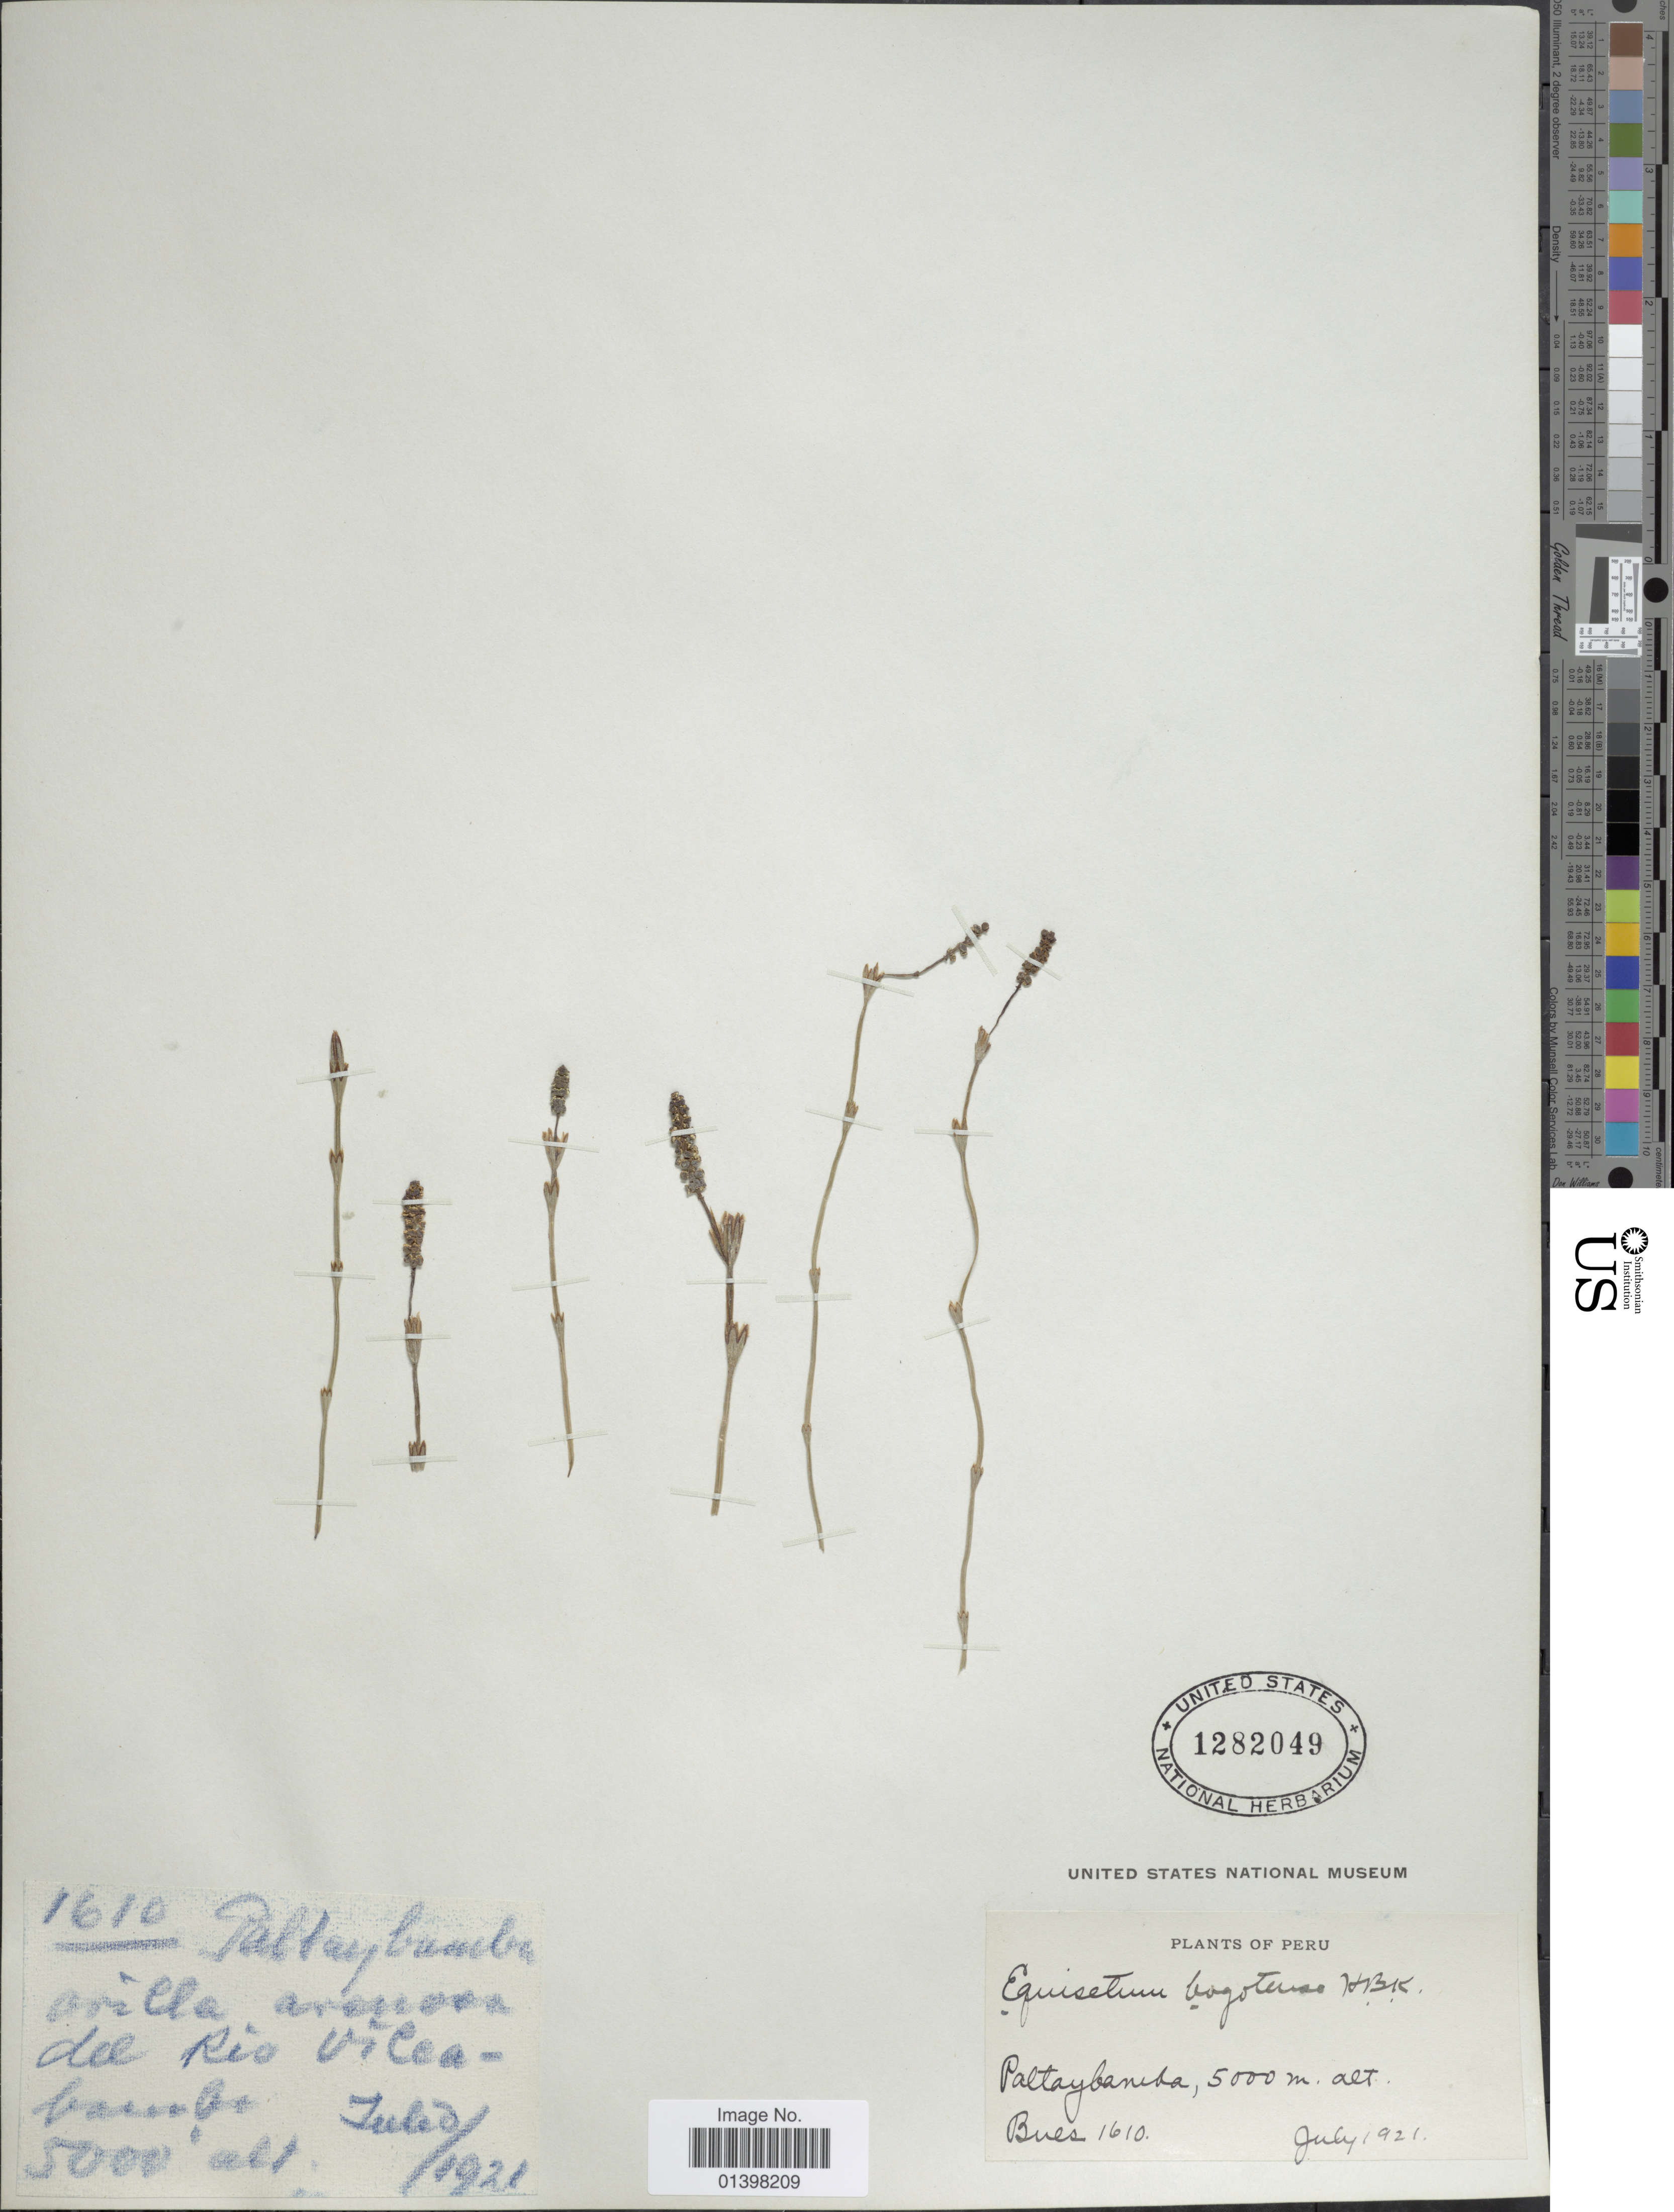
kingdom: Plantae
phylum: Tracheophyta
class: Polypodiopsida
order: Equisetales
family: Equisetaceae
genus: Equisetum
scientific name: Equisetum bogotense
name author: Kunth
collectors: Bues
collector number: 1610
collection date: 1921-07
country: Peru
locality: Paltaybamba, orilla arenosa del Río Vilcabamba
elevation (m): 5000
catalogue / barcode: US 1282049